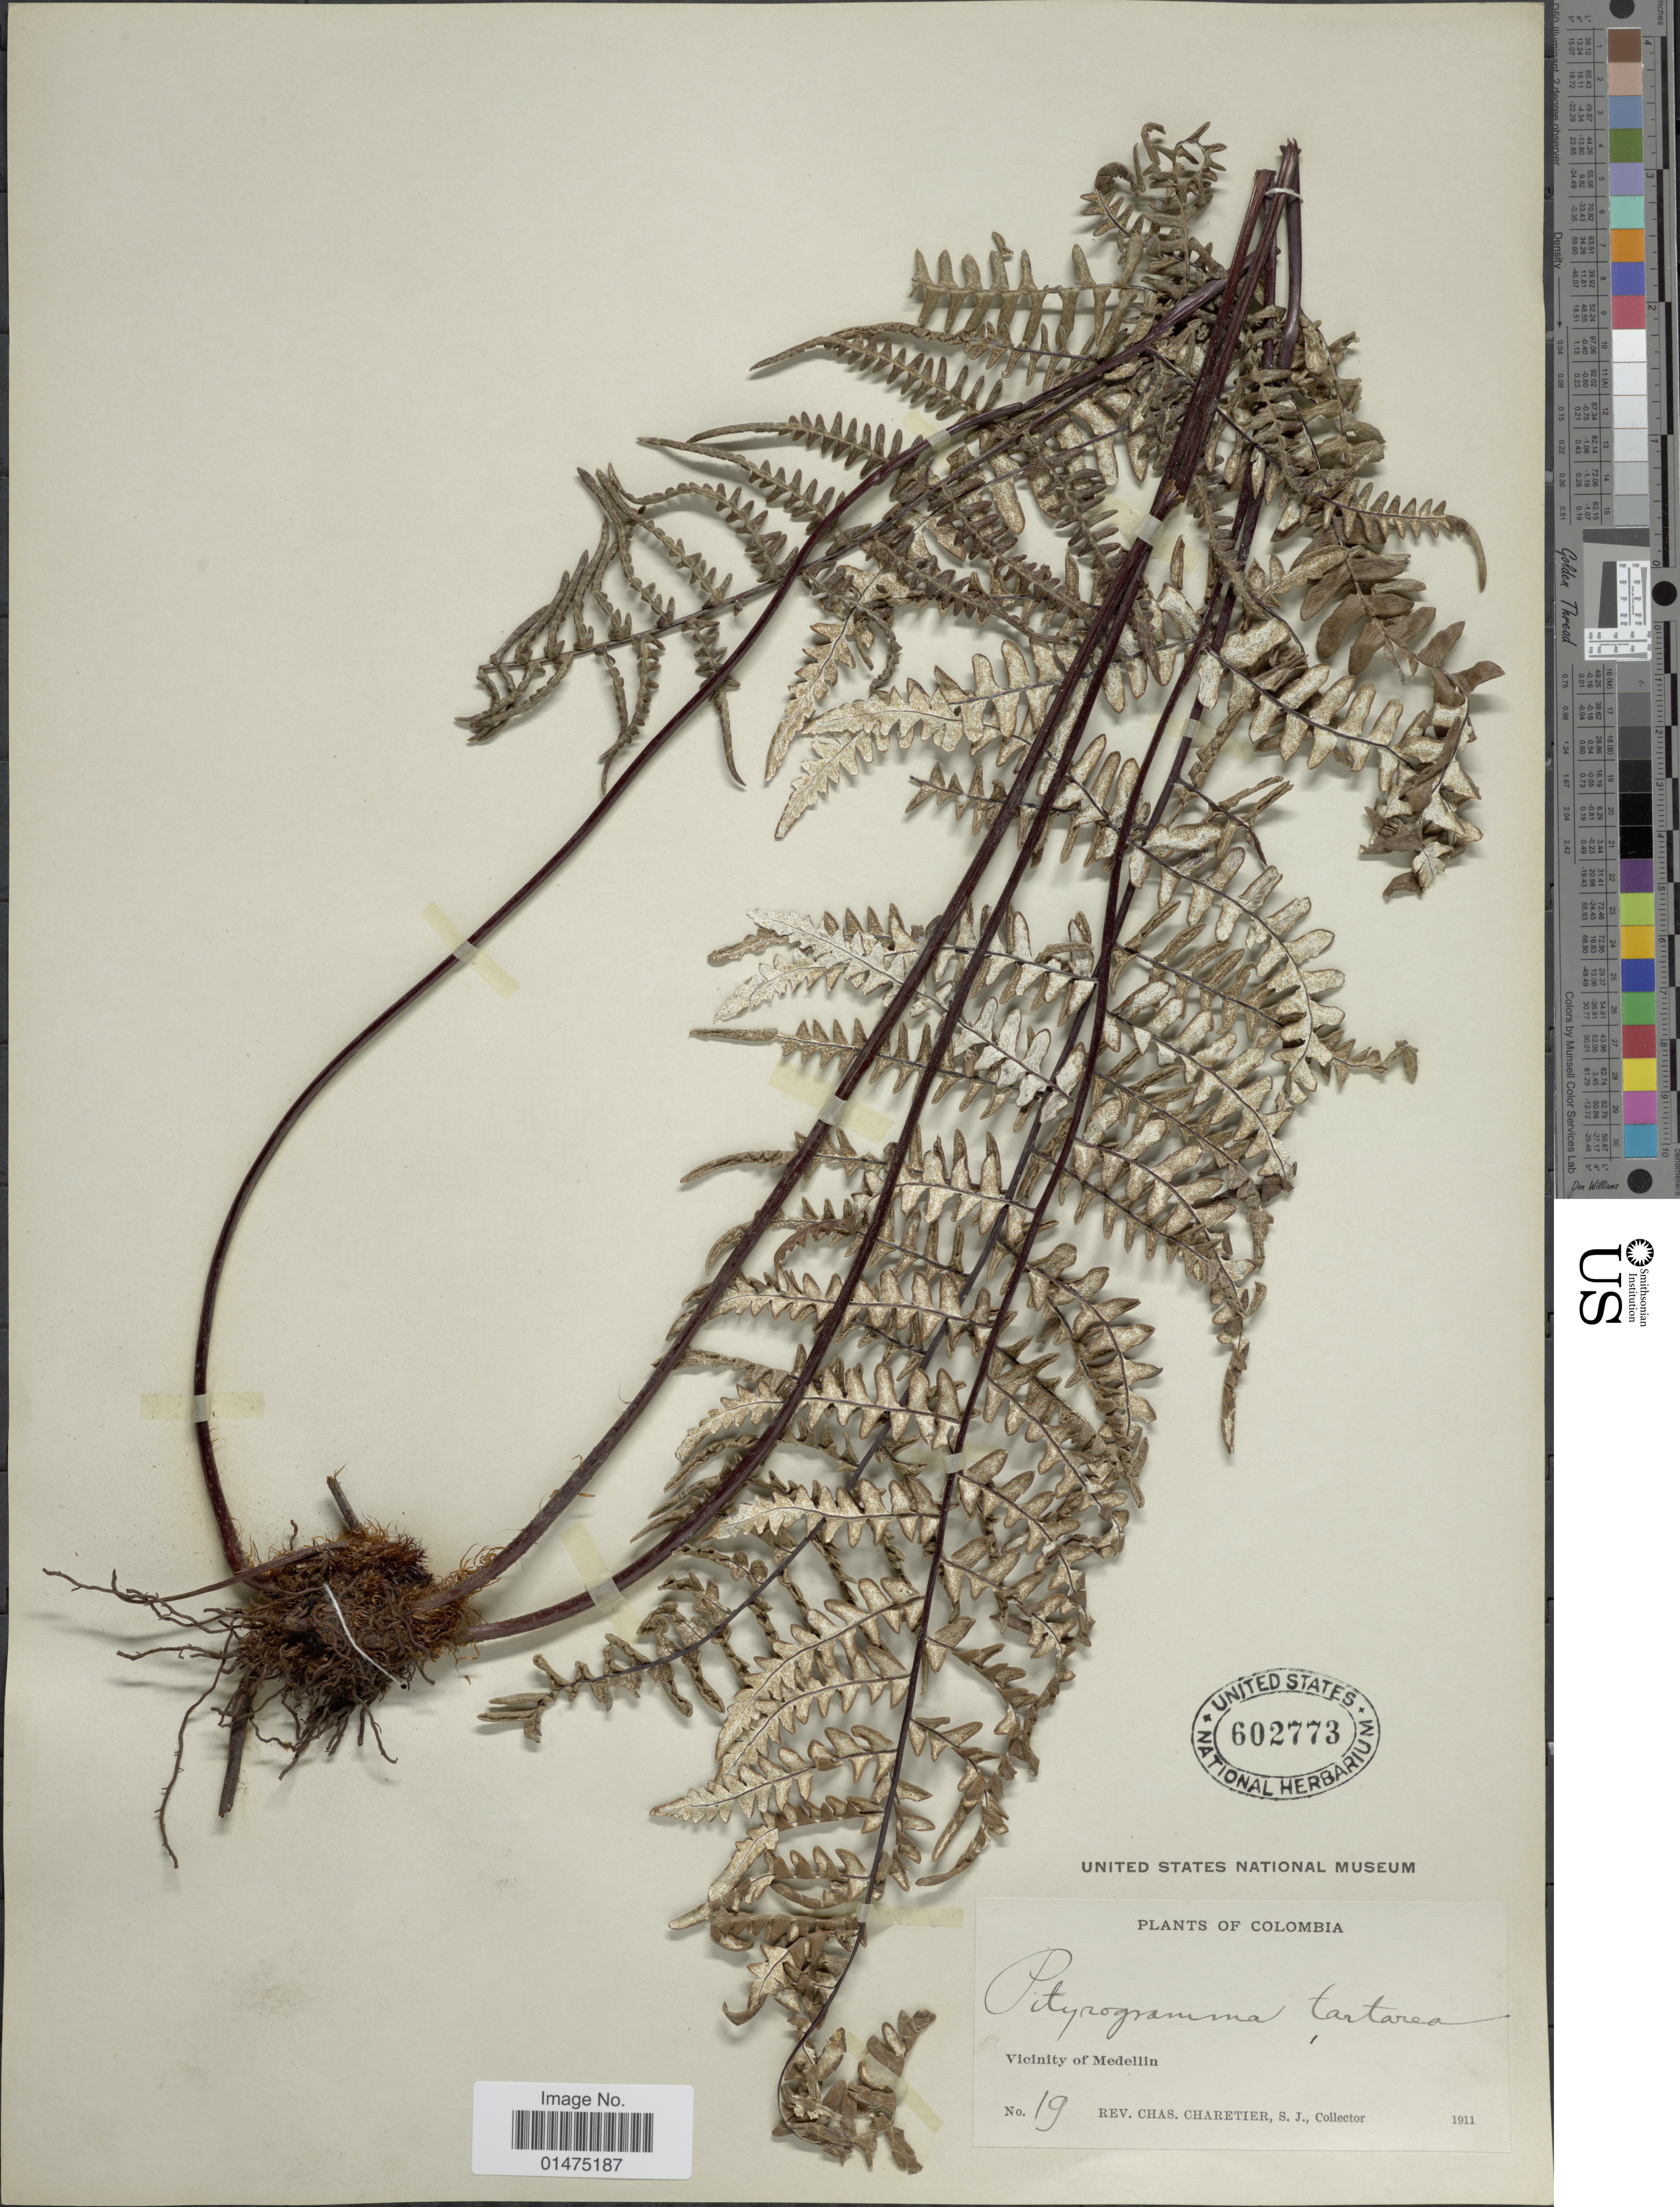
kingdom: Plantae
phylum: Tracheophyta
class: Polypodiopsida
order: Polypodiales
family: Pteridaceae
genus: Pityrogramma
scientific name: Pityrogramma tartarea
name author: (Cav.) Maxon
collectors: C. Charetier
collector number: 19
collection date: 1911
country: Colombia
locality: Vicinity of Medellin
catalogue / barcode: US 602773